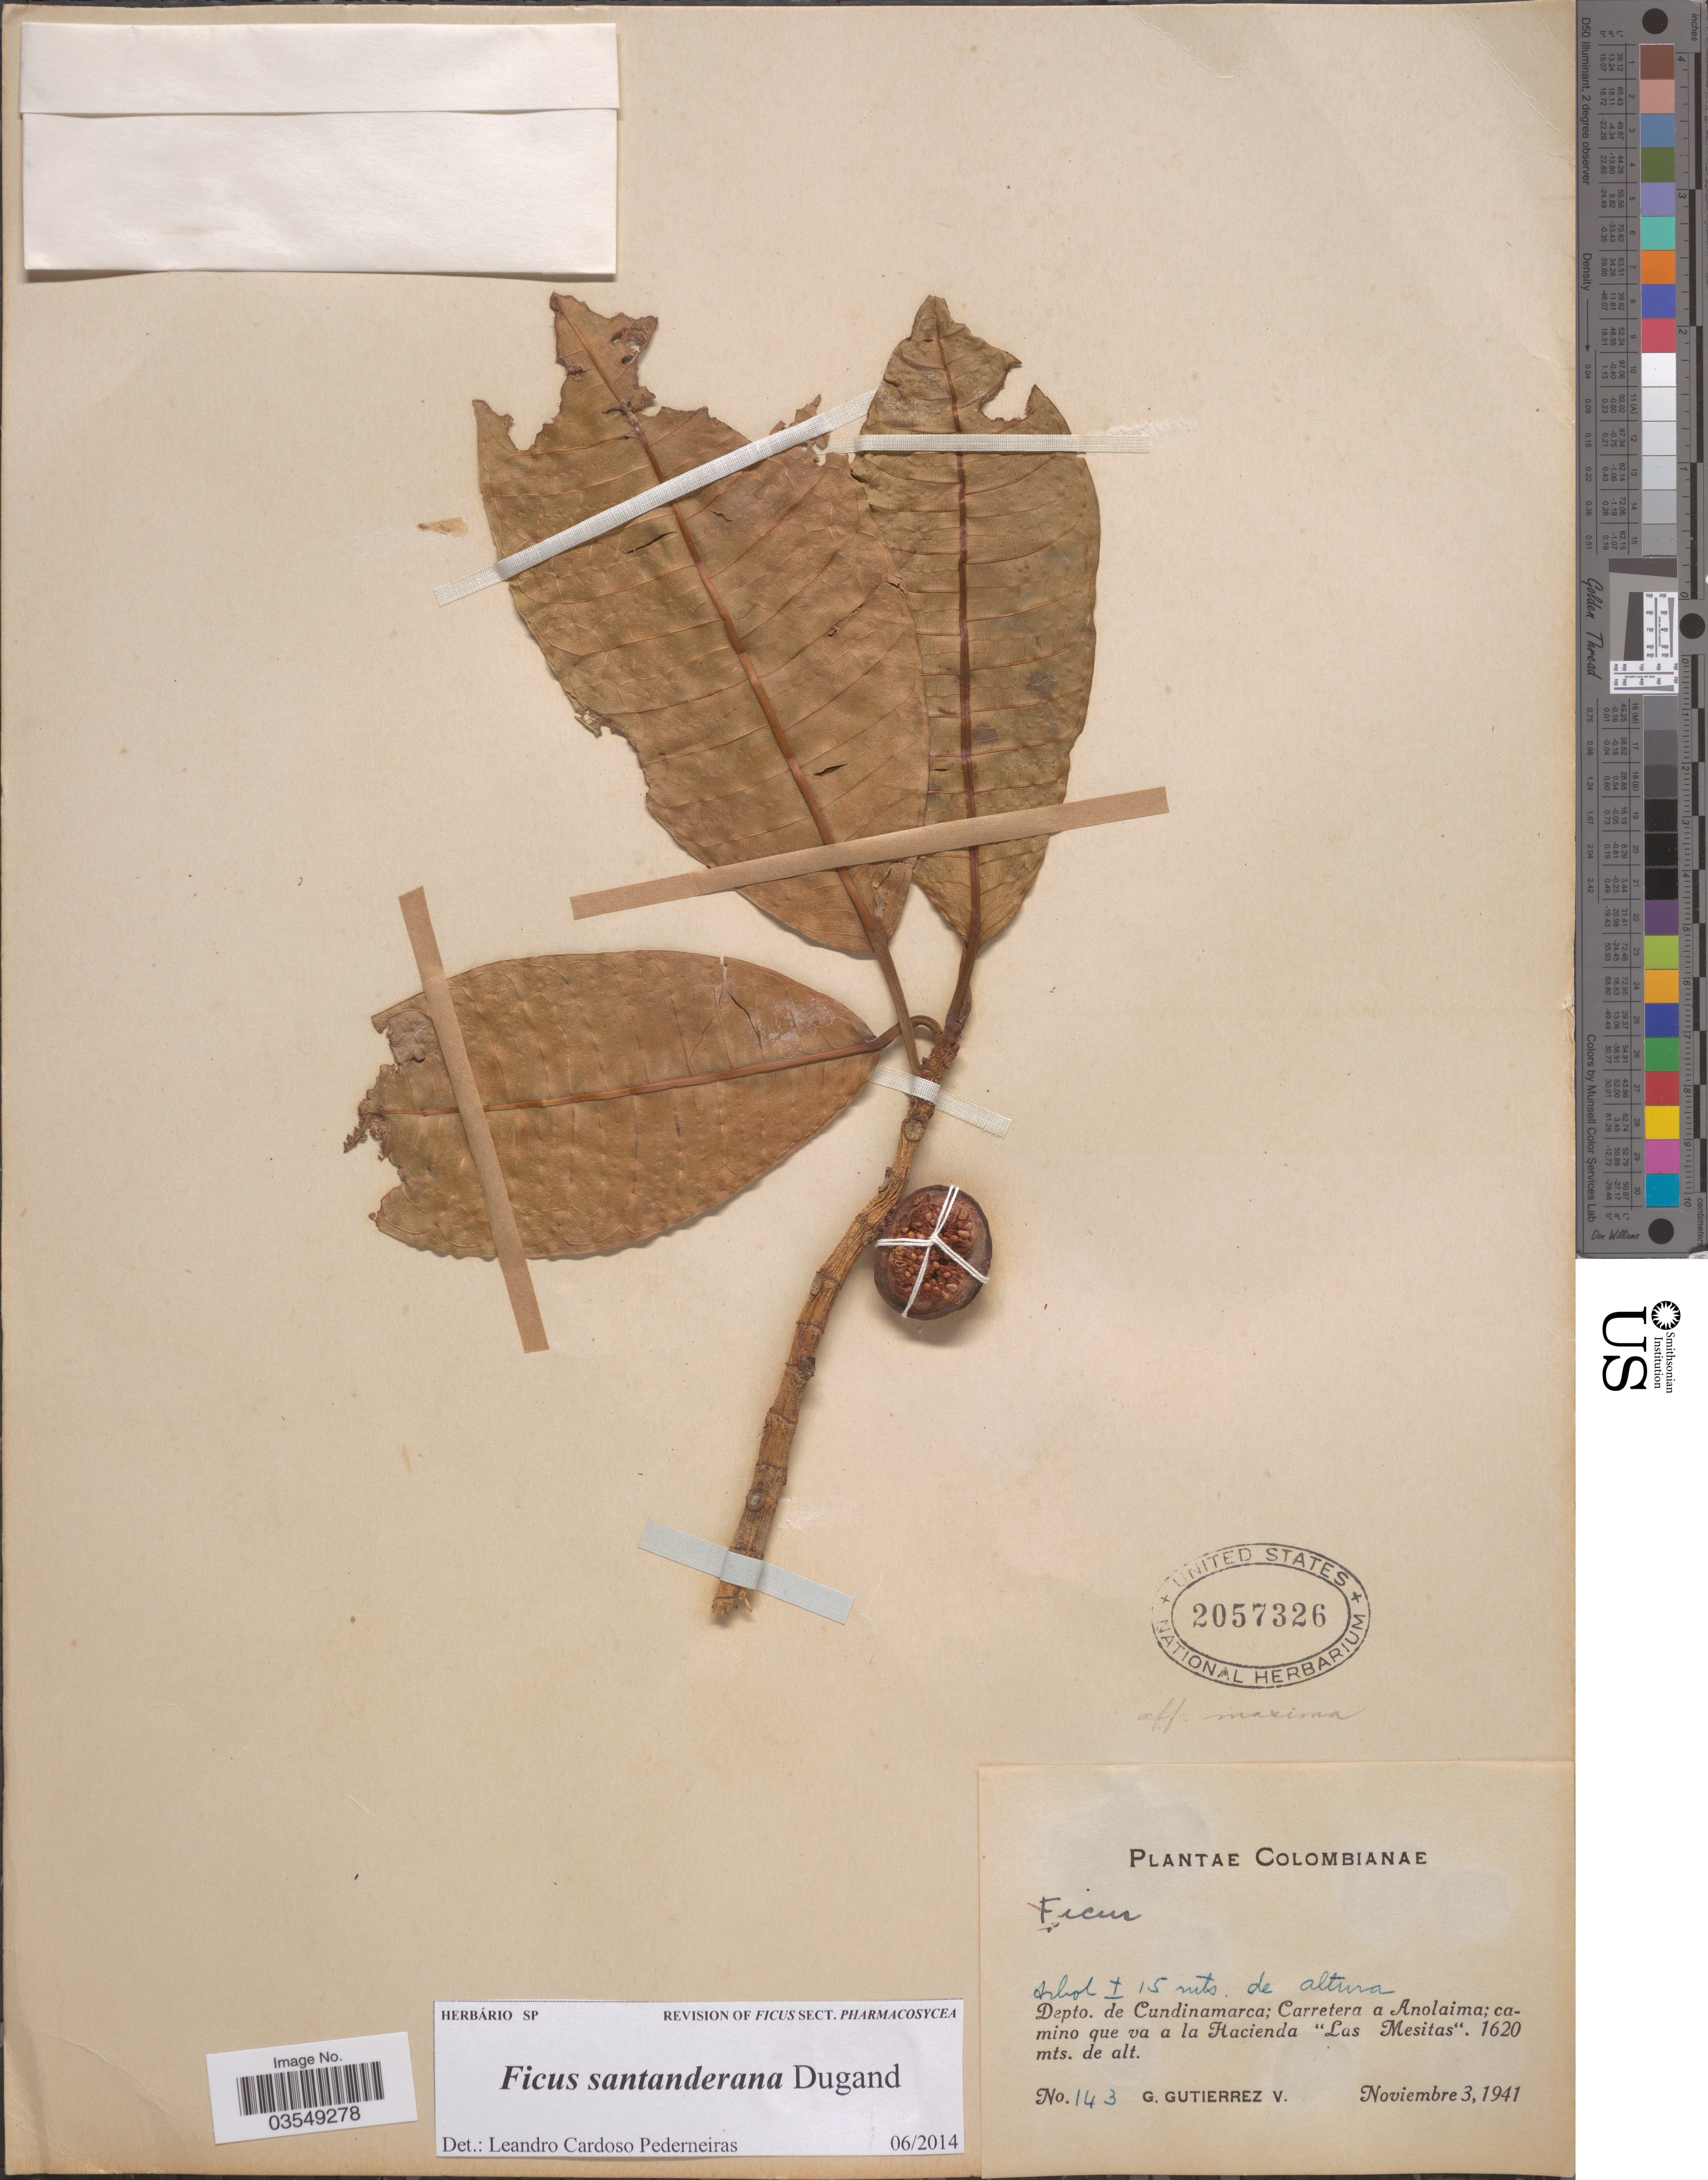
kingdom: Plantae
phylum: Tracheophyta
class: Magnoliopsida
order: Rosales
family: Moraceae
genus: Ficus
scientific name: Ficus santanderana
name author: Dugand G.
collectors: G. Gutierrez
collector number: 143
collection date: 1941-11-03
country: Colombia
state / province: Cundinamarca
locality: Depto. de Cundinamarca; Carretera a Anolaima; camino que va a la Hacienda "Las Mesitas".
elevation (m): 1620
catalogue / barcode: US 2057326